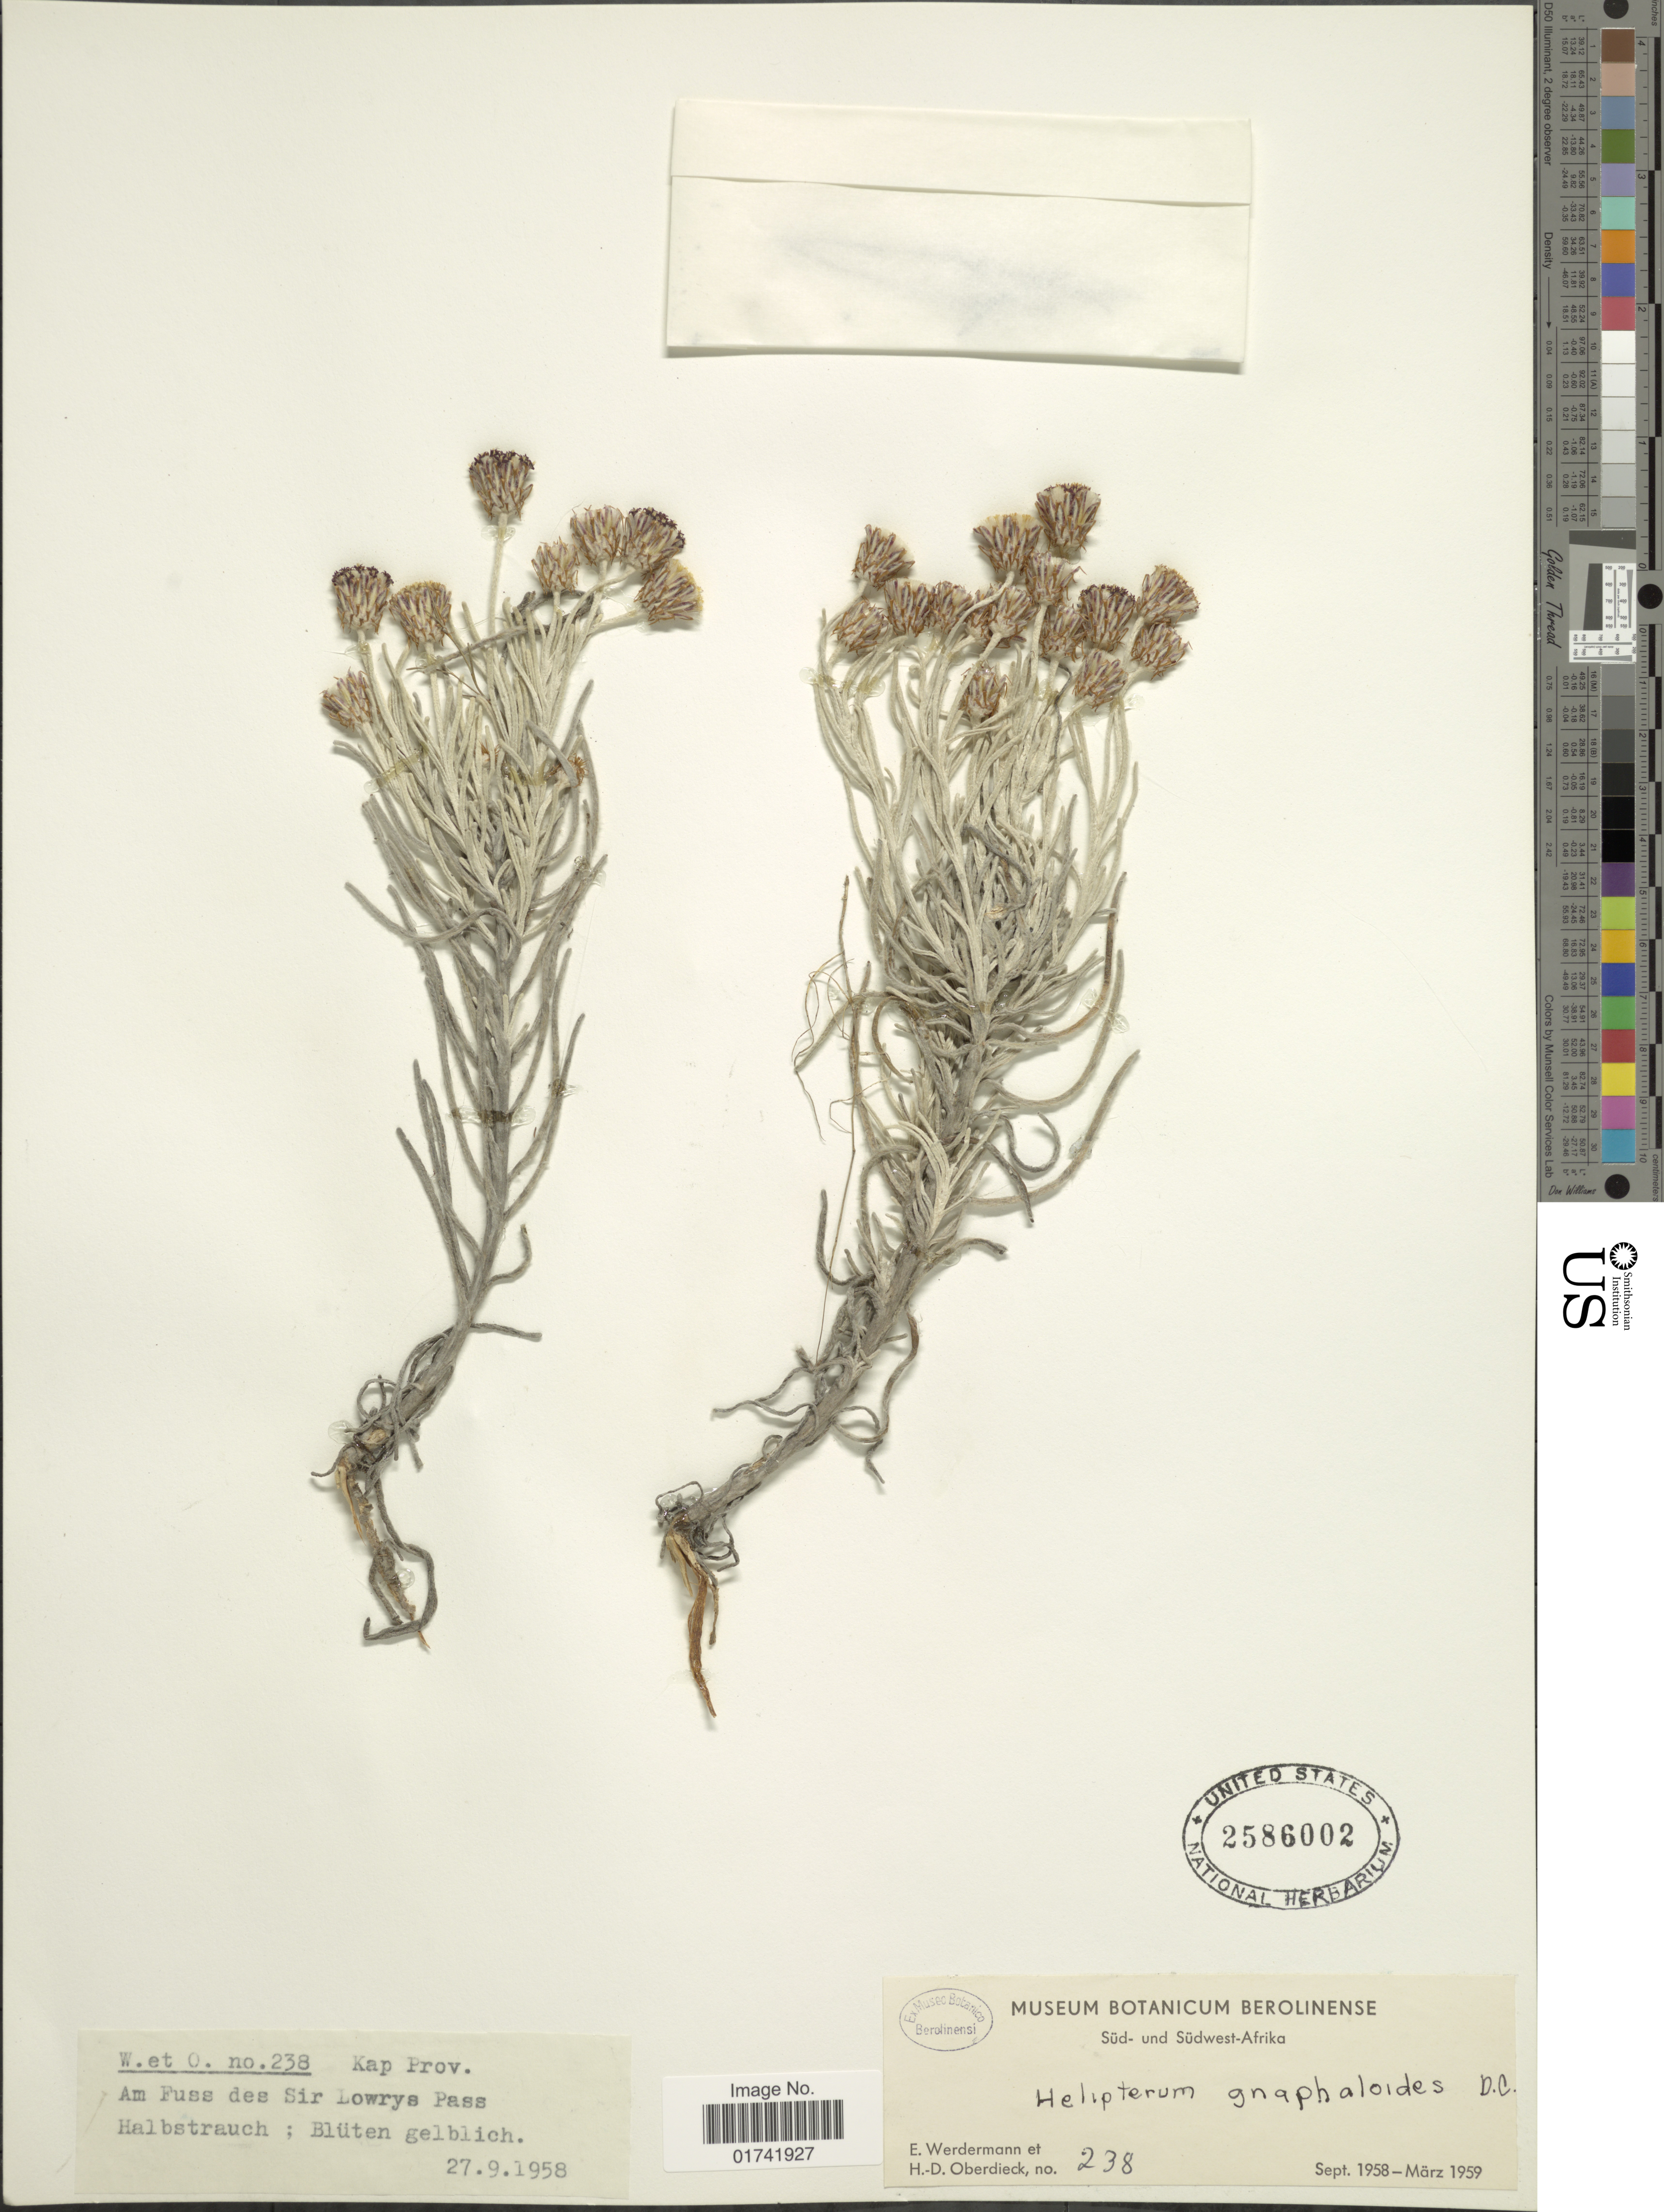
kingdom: Plantae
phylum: Tracheophyta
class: Magnoliopsida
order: Asterales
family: Asteraceae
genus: Helipterum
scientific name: Helipterum gnaphaloides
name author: (L.) DC.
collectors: E. Werdermann & H. Oberdieck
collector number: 238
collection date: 1958-09-27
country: South Africa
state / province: Western Cape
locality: Kap Prov. Am fuss des Sir Lowrys Pass.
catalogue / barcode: US 2586002